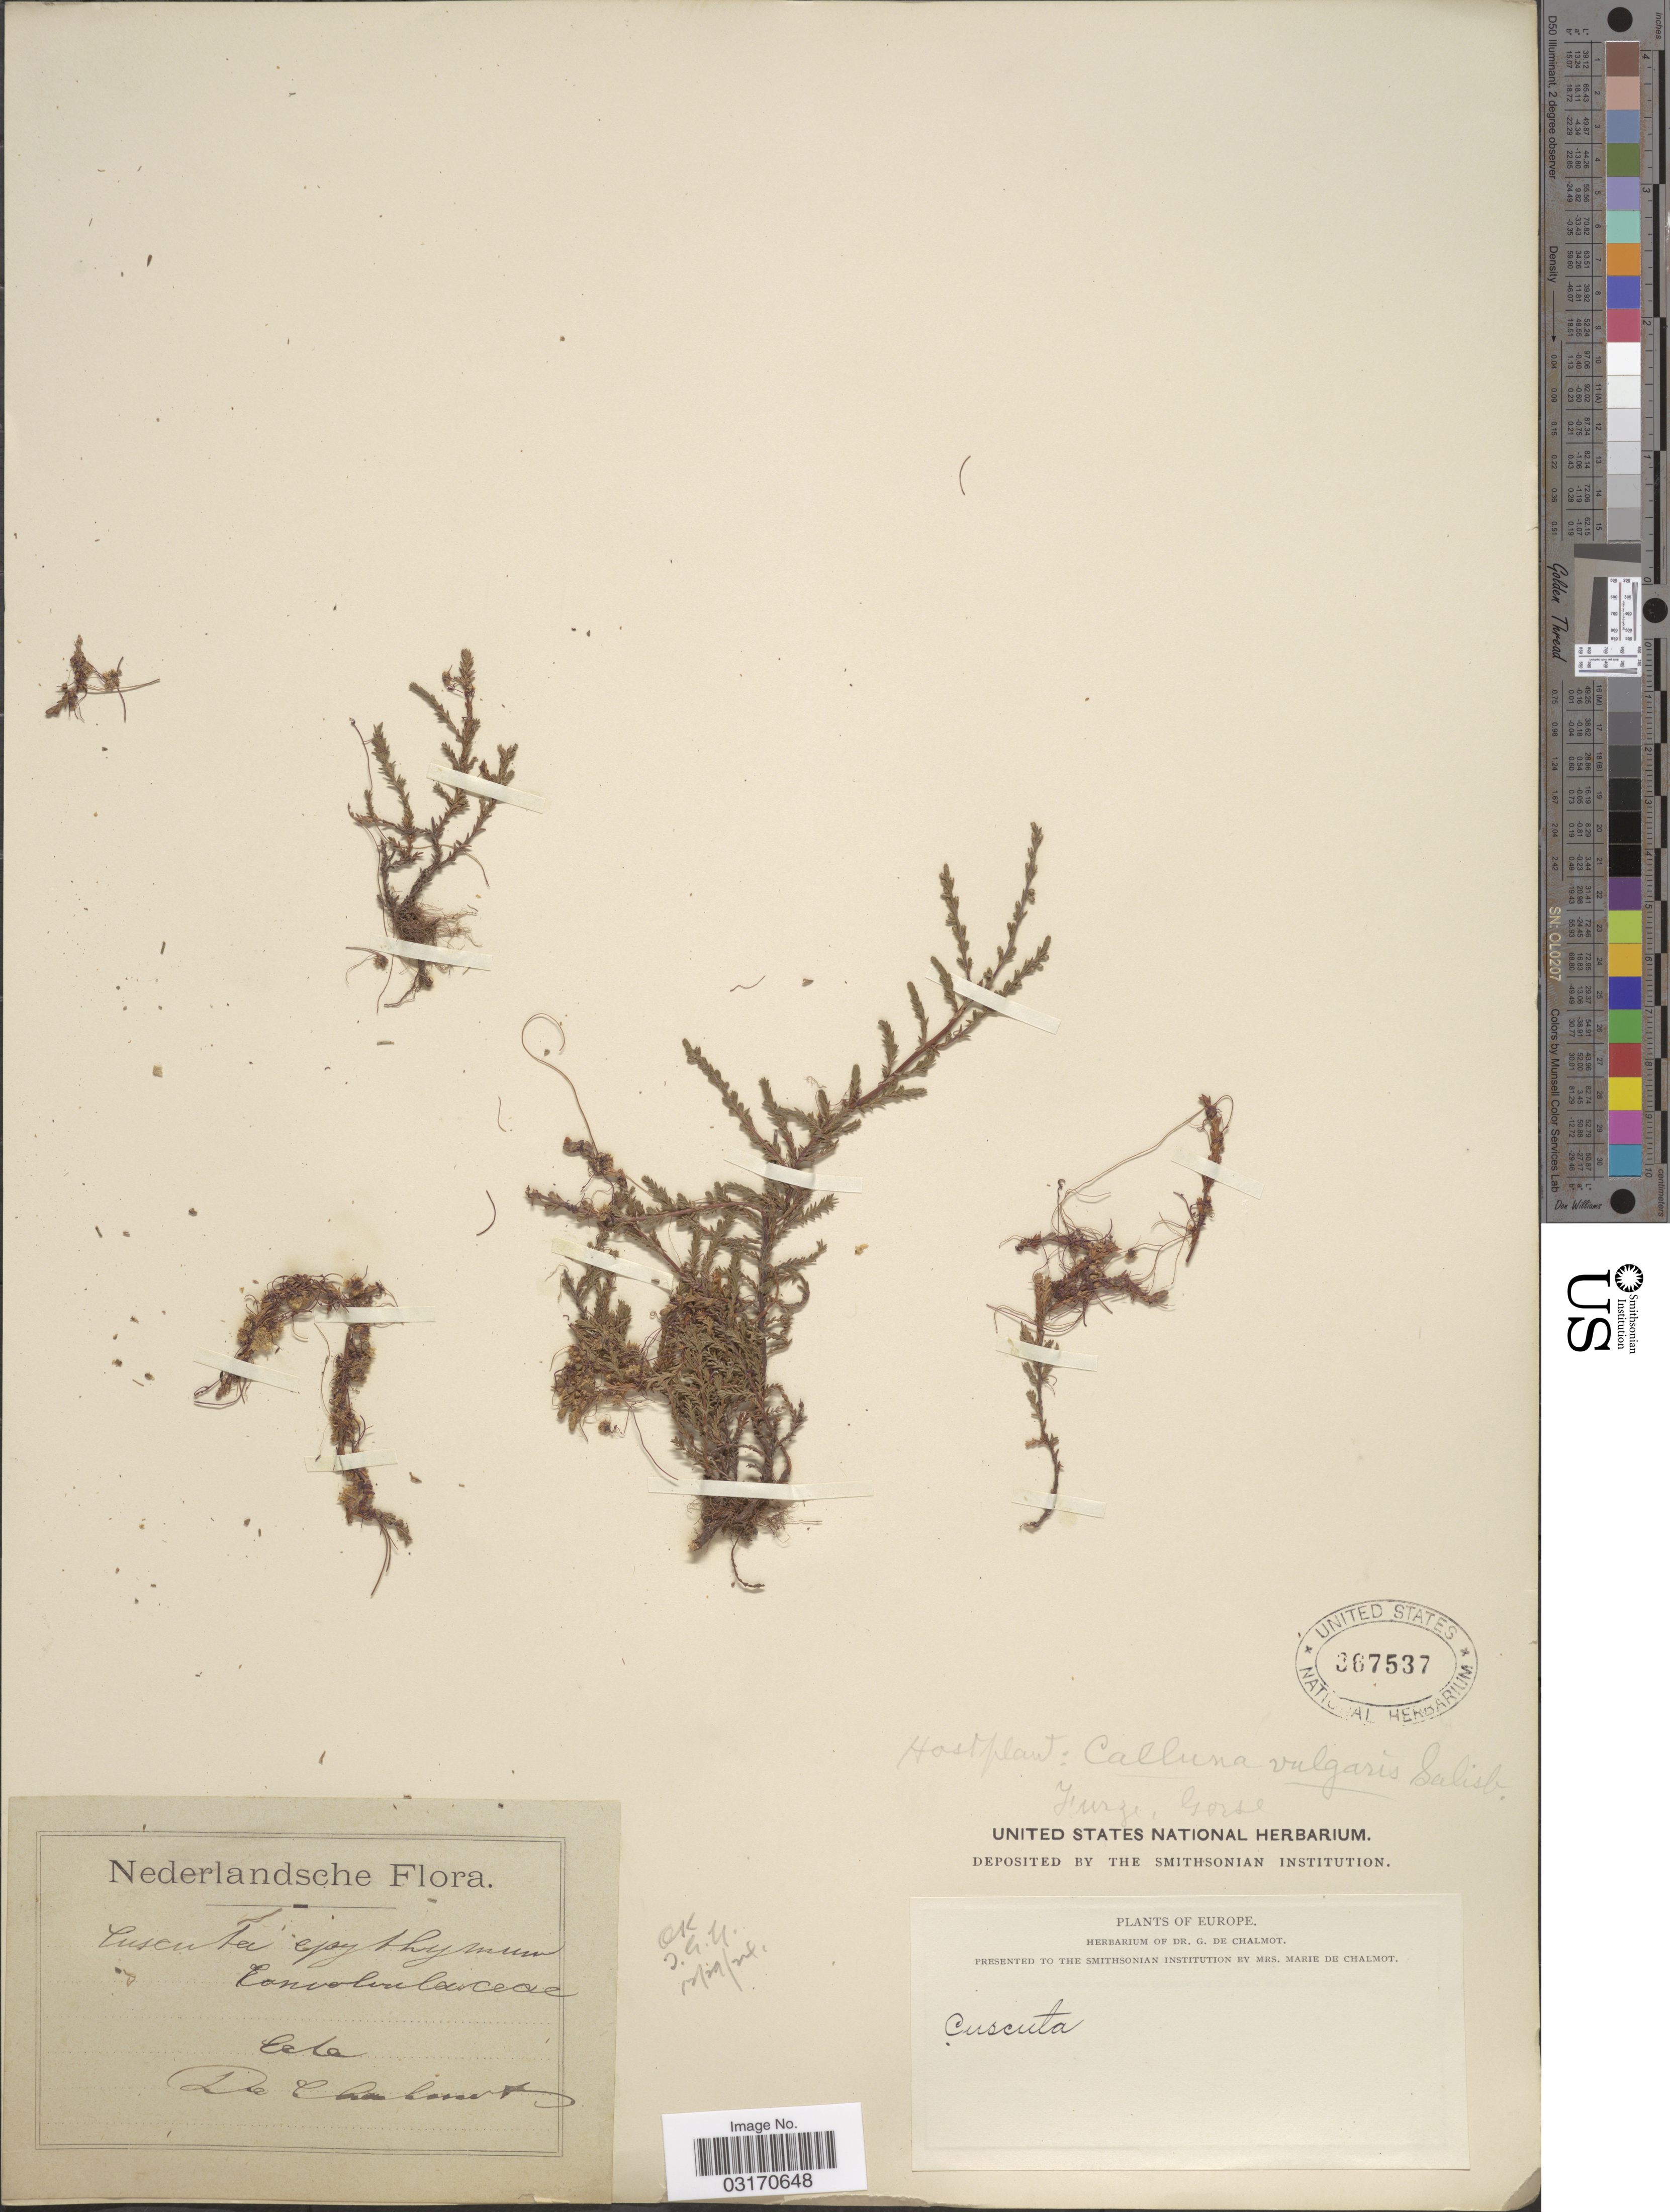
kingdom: Plantae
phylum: Tracheophyta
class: Magnoliopsida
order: Solanales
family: Convolvulaceae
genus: Cuscuta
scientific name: Cuscuta epithymum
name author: Murray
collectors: G. de Chalmot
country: Netherlands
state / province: Gelderland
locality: Nederlandsche. Ede.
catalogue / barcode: US 367537